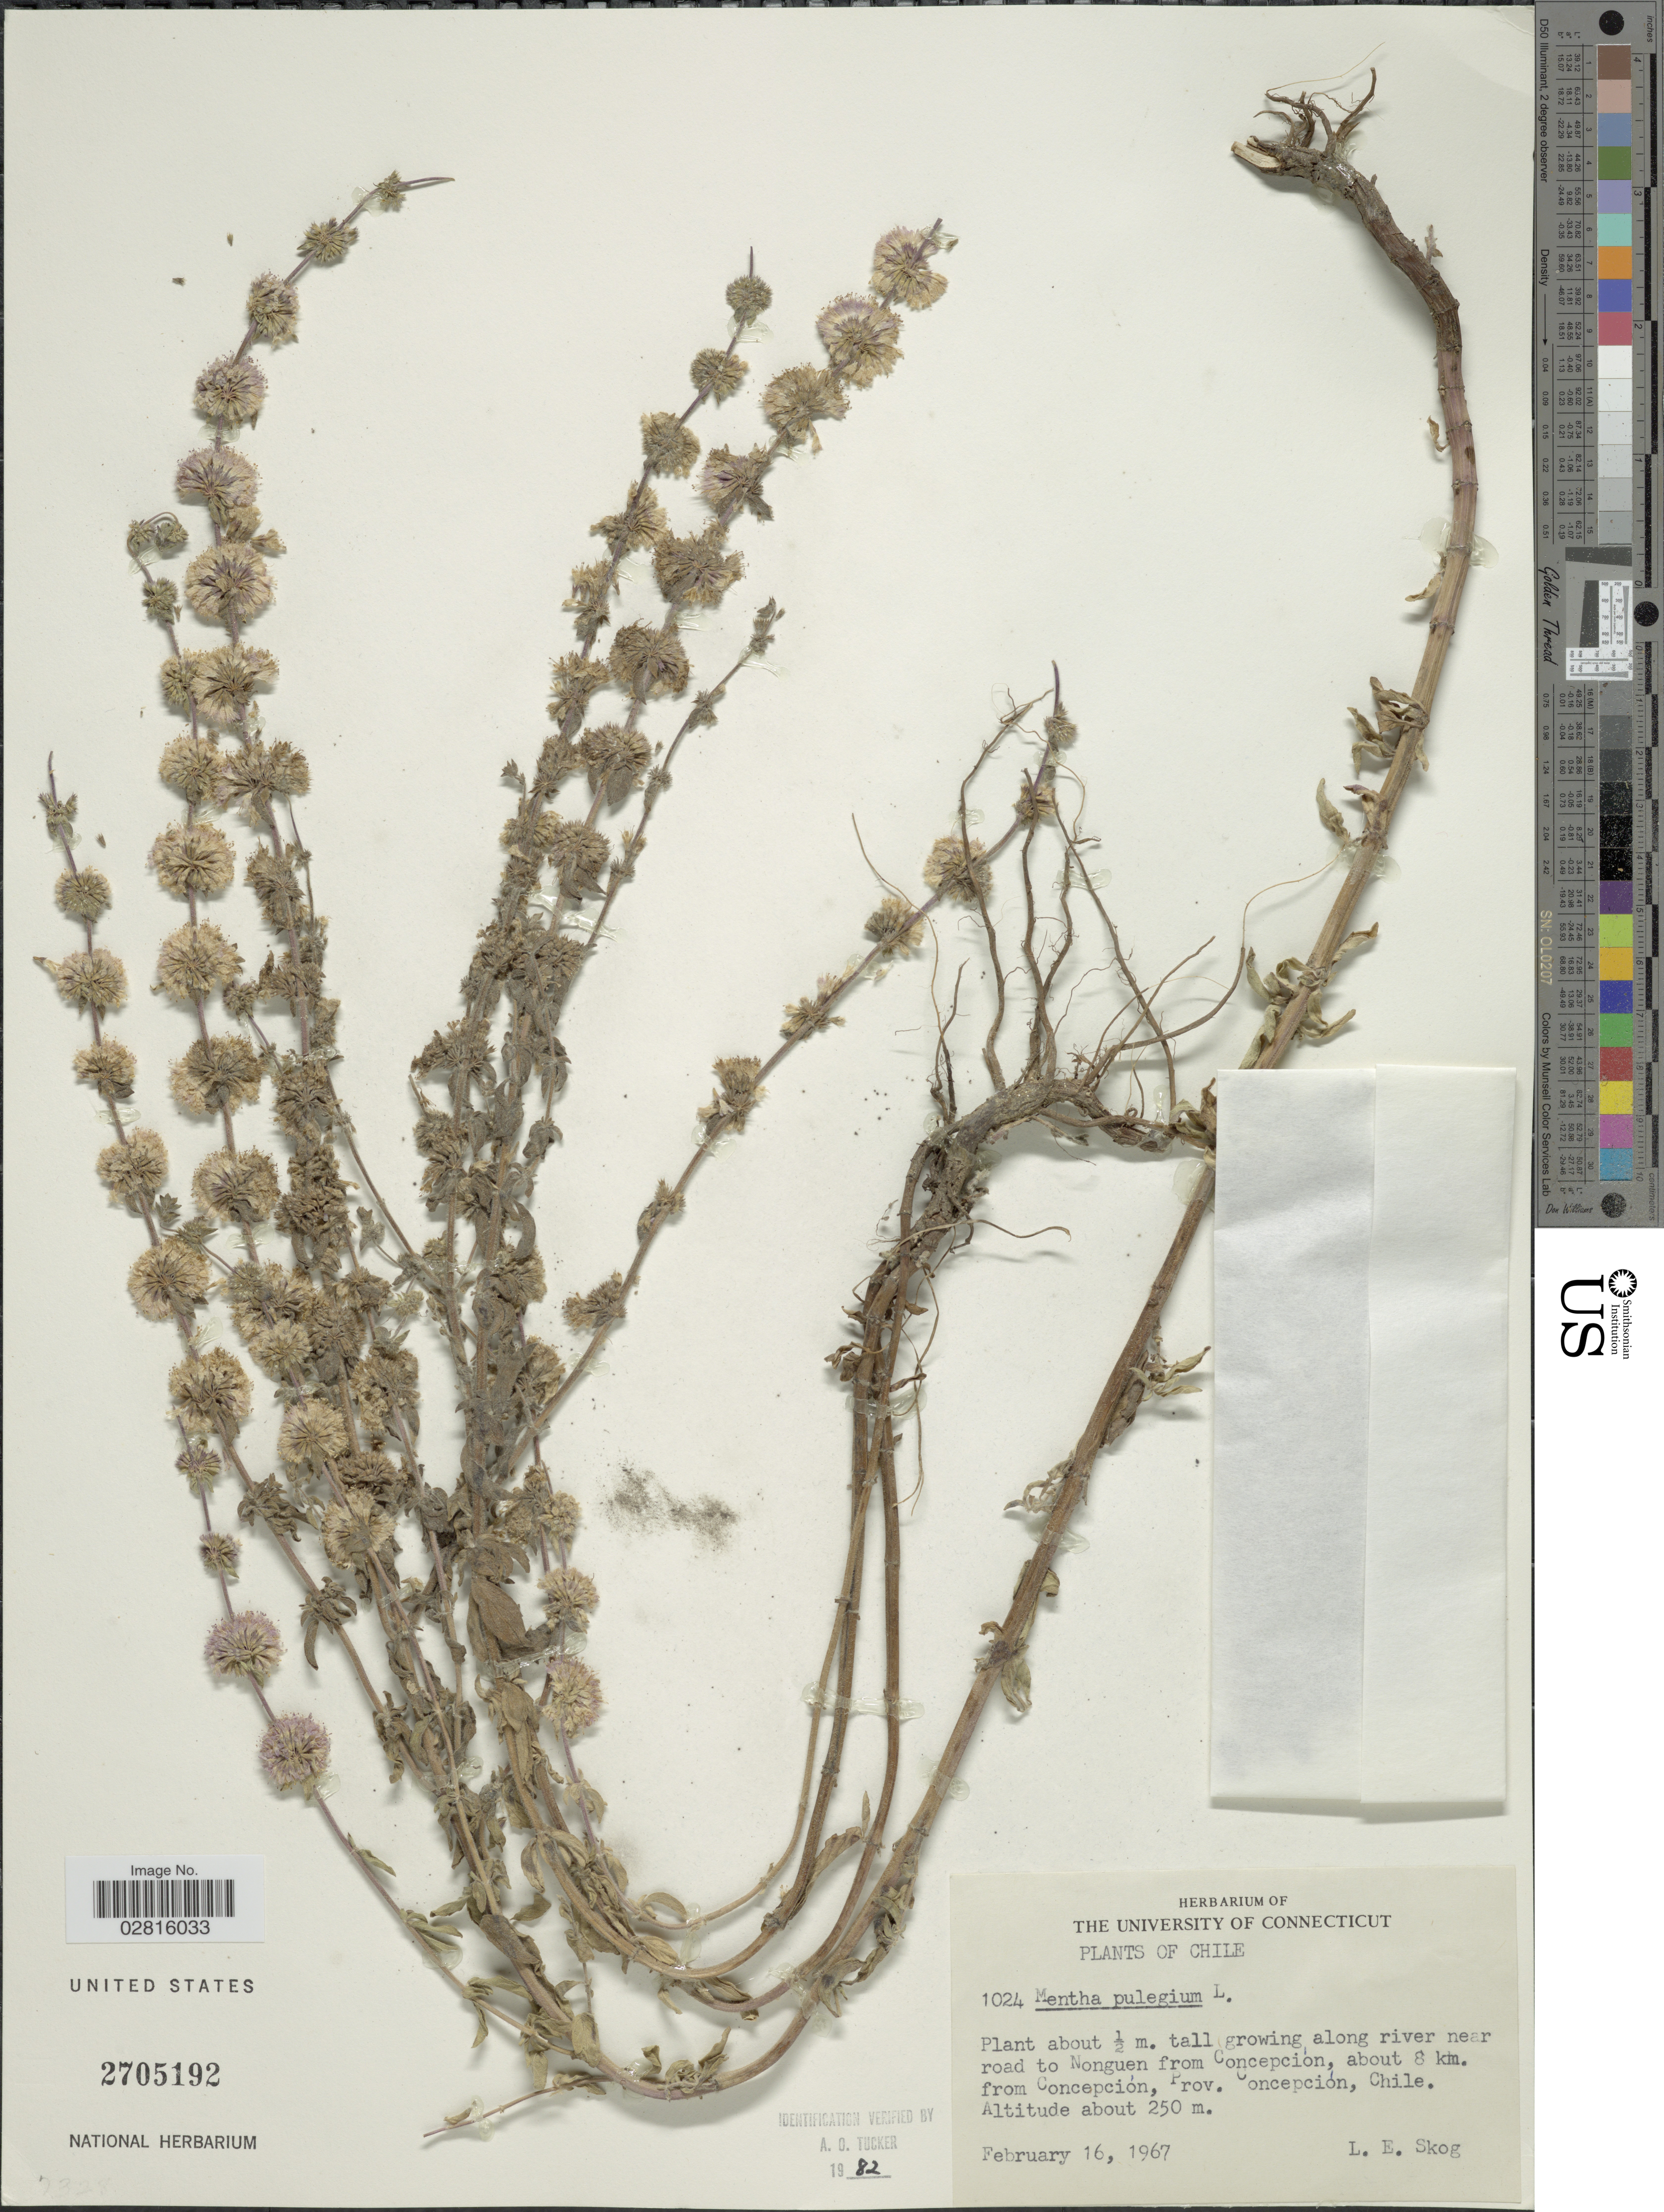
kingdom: Plantae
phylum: Tracheophyta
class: Magnoliopsida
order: Lamiales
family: Lamiaceae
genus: Mentha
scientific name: Mentha pulegium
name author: L.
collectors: L. E. Skog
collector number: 1024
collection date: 1967-02-16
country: Chile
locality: Along river near road to Nonguen from Concepción, about 8 km. from Concepción, Prov. Concepción.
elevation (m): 250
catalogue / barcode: US 2705192